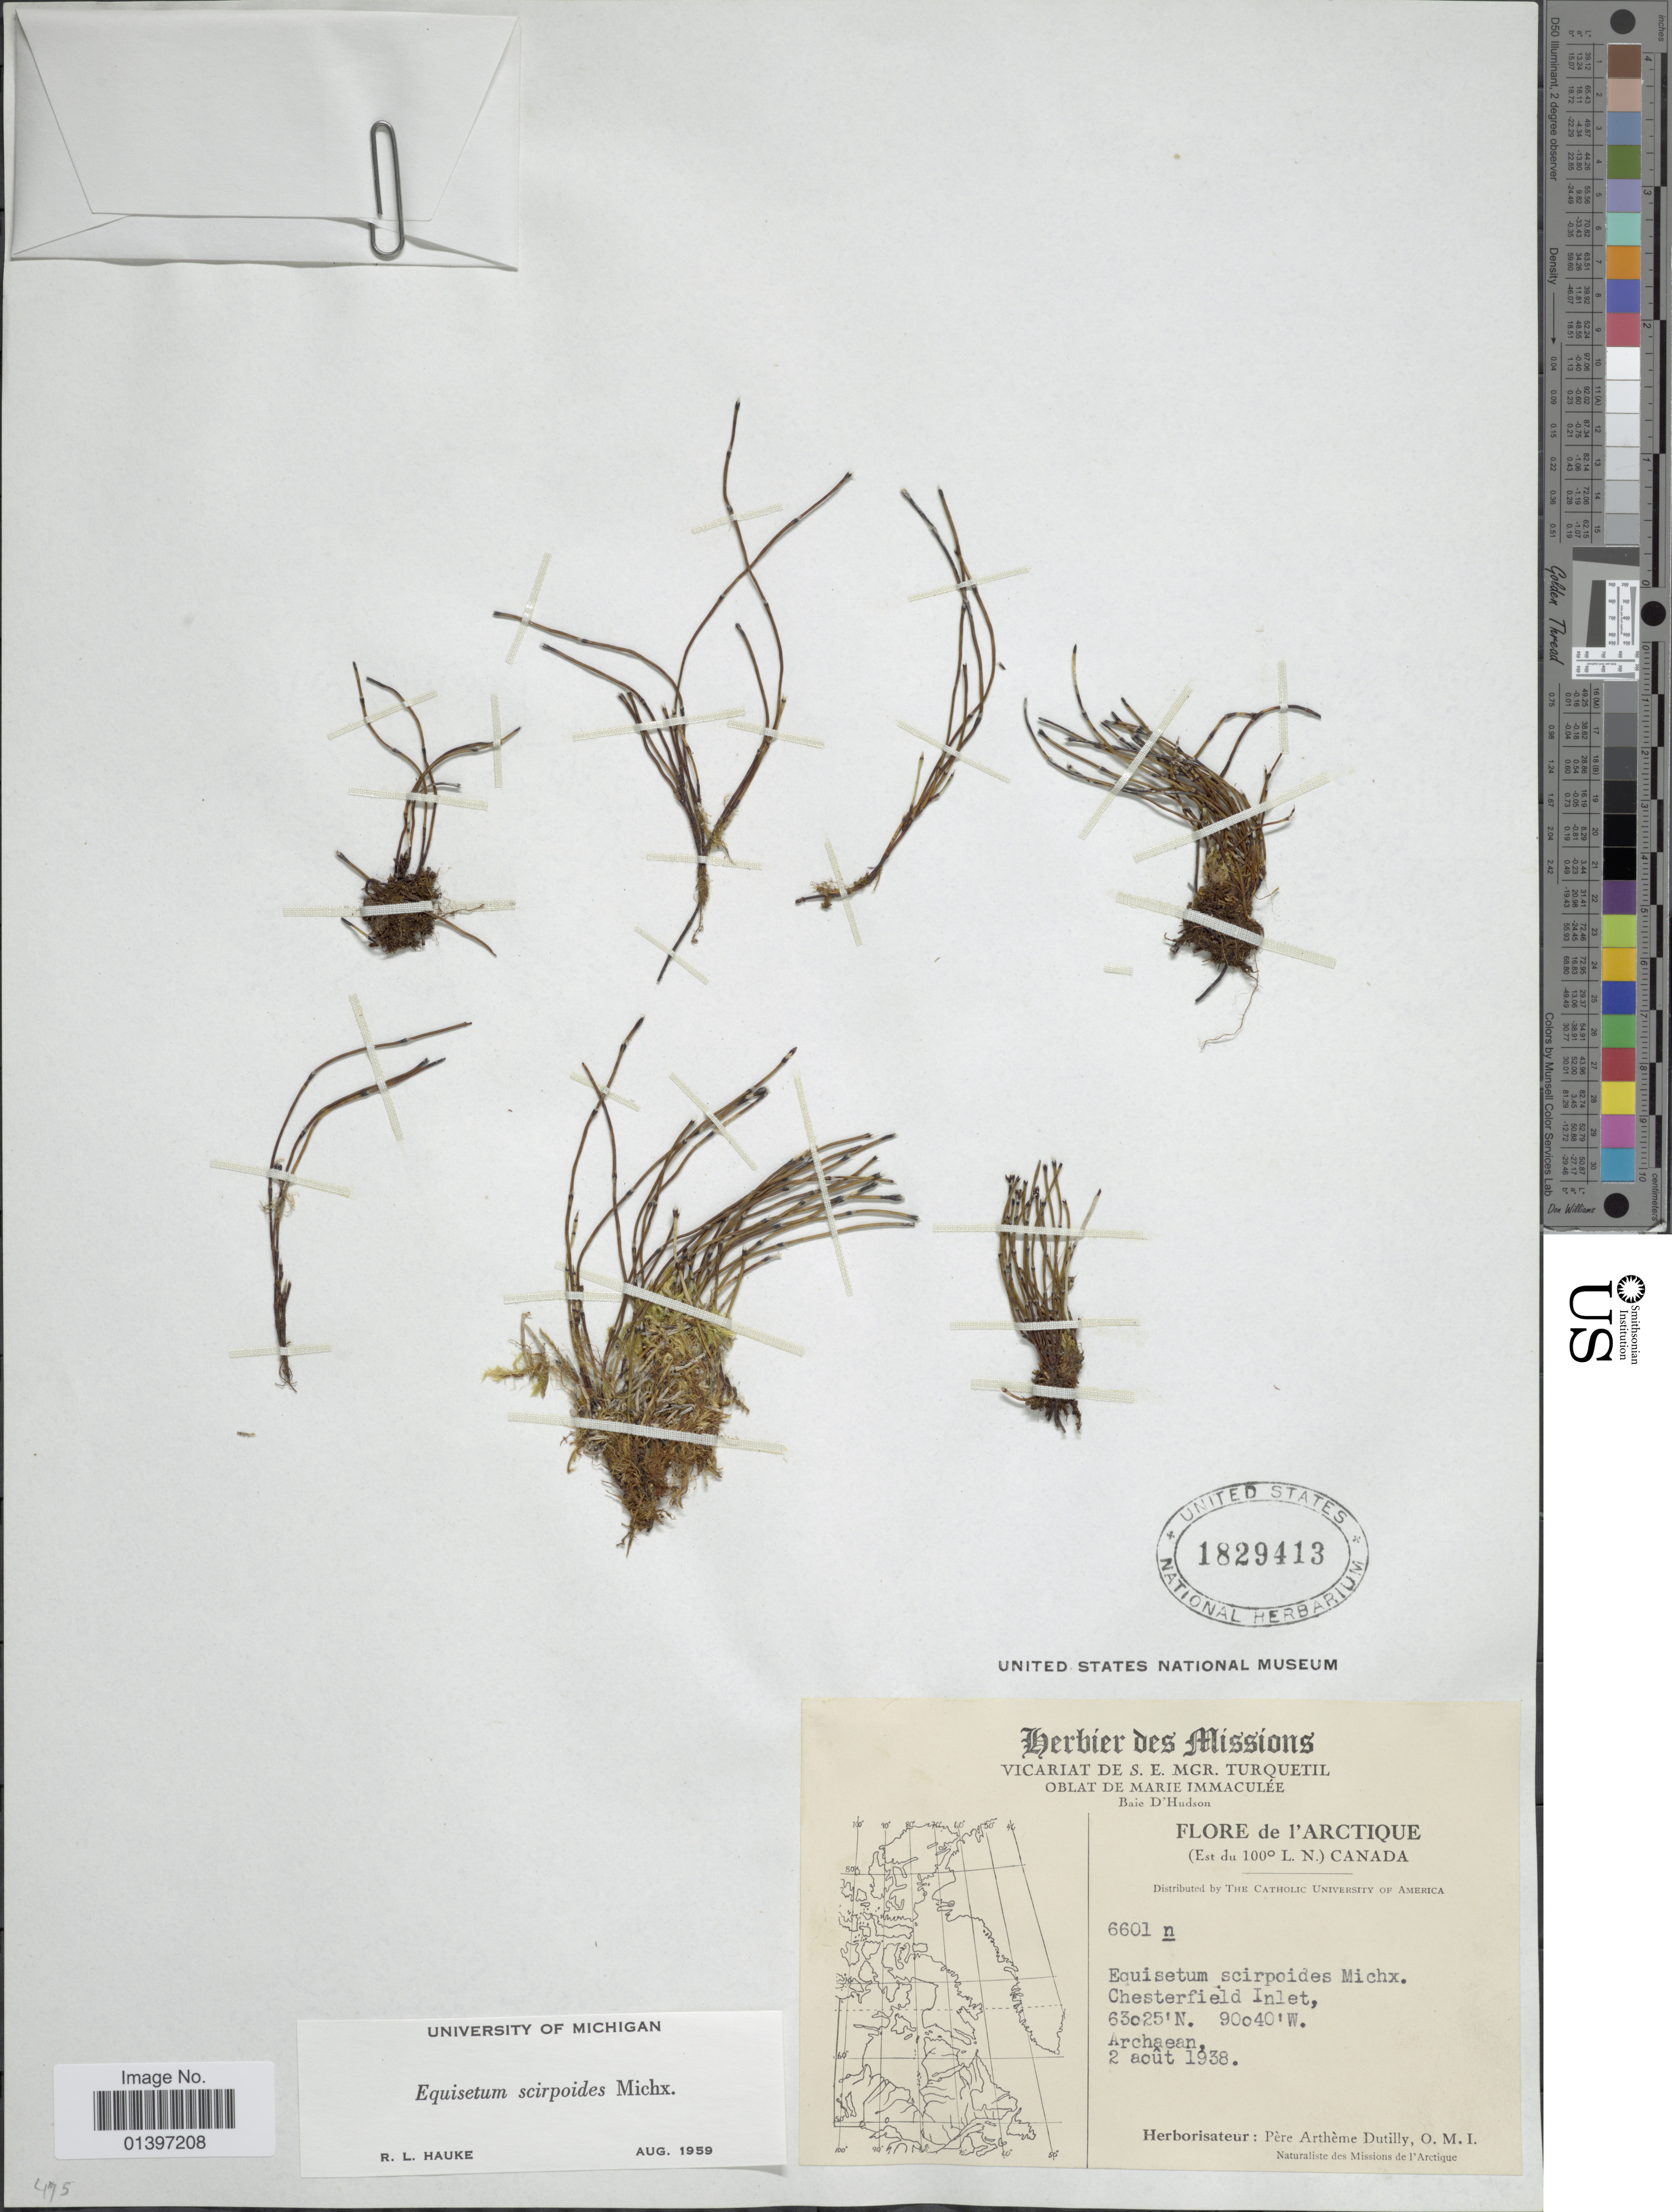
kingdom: Plantae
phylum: Tracheophyta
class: Polypodiopsida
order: Equisetales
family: Equisetaceae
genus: Equisetum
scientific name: Equisetum scirpoides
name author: Michx.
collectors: A. Dutilly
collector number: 6601n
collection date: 1938-08-02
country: Canada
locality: L'Arctique, Chesterfield Inlet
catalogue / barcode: US 1829413